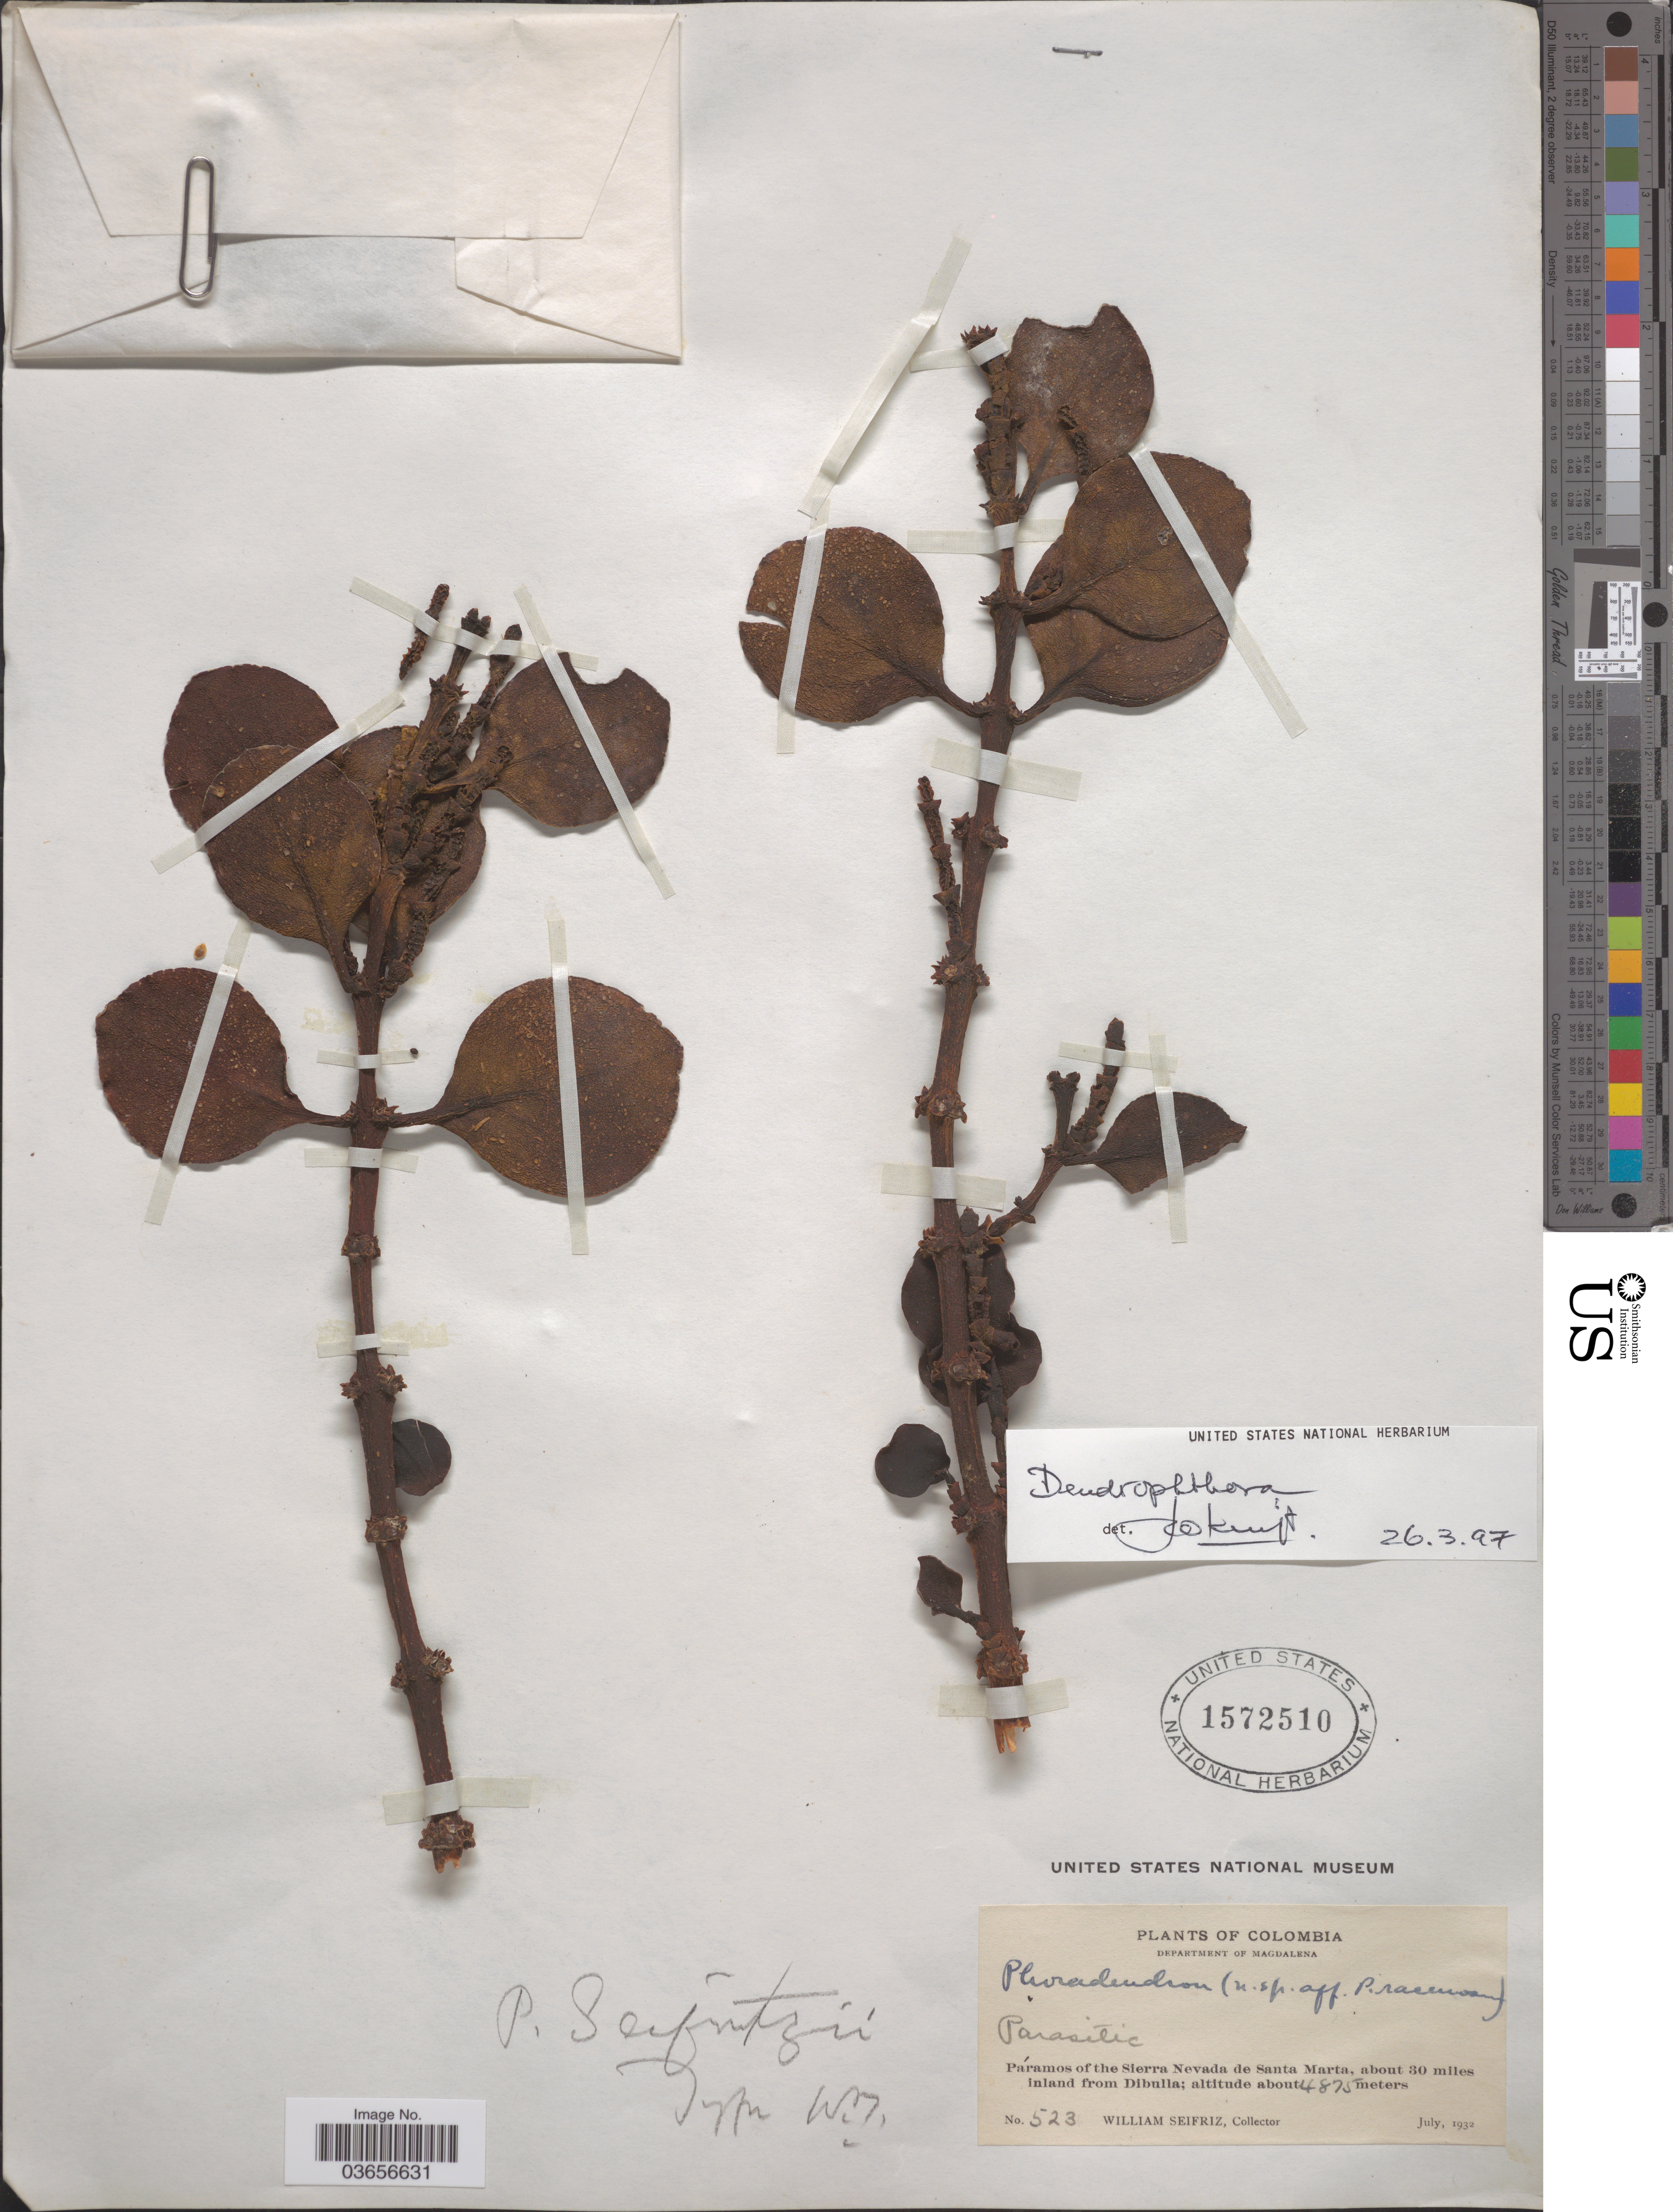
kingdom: Plantae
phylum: Tracheophyta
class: Magnoliopsida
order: Santalales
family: Viscaceae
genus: Dendrophthora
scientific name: Dendrophthora sp.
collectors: W. Seifriz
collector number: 523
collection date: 1932-07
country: Colombia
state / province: Magdalena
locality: Department of Magdalena. Páramos of the Sierra Nevada de Santa Marta, about 30 miles inland from Dibulla.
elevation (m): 4875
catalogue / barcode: US 1572510